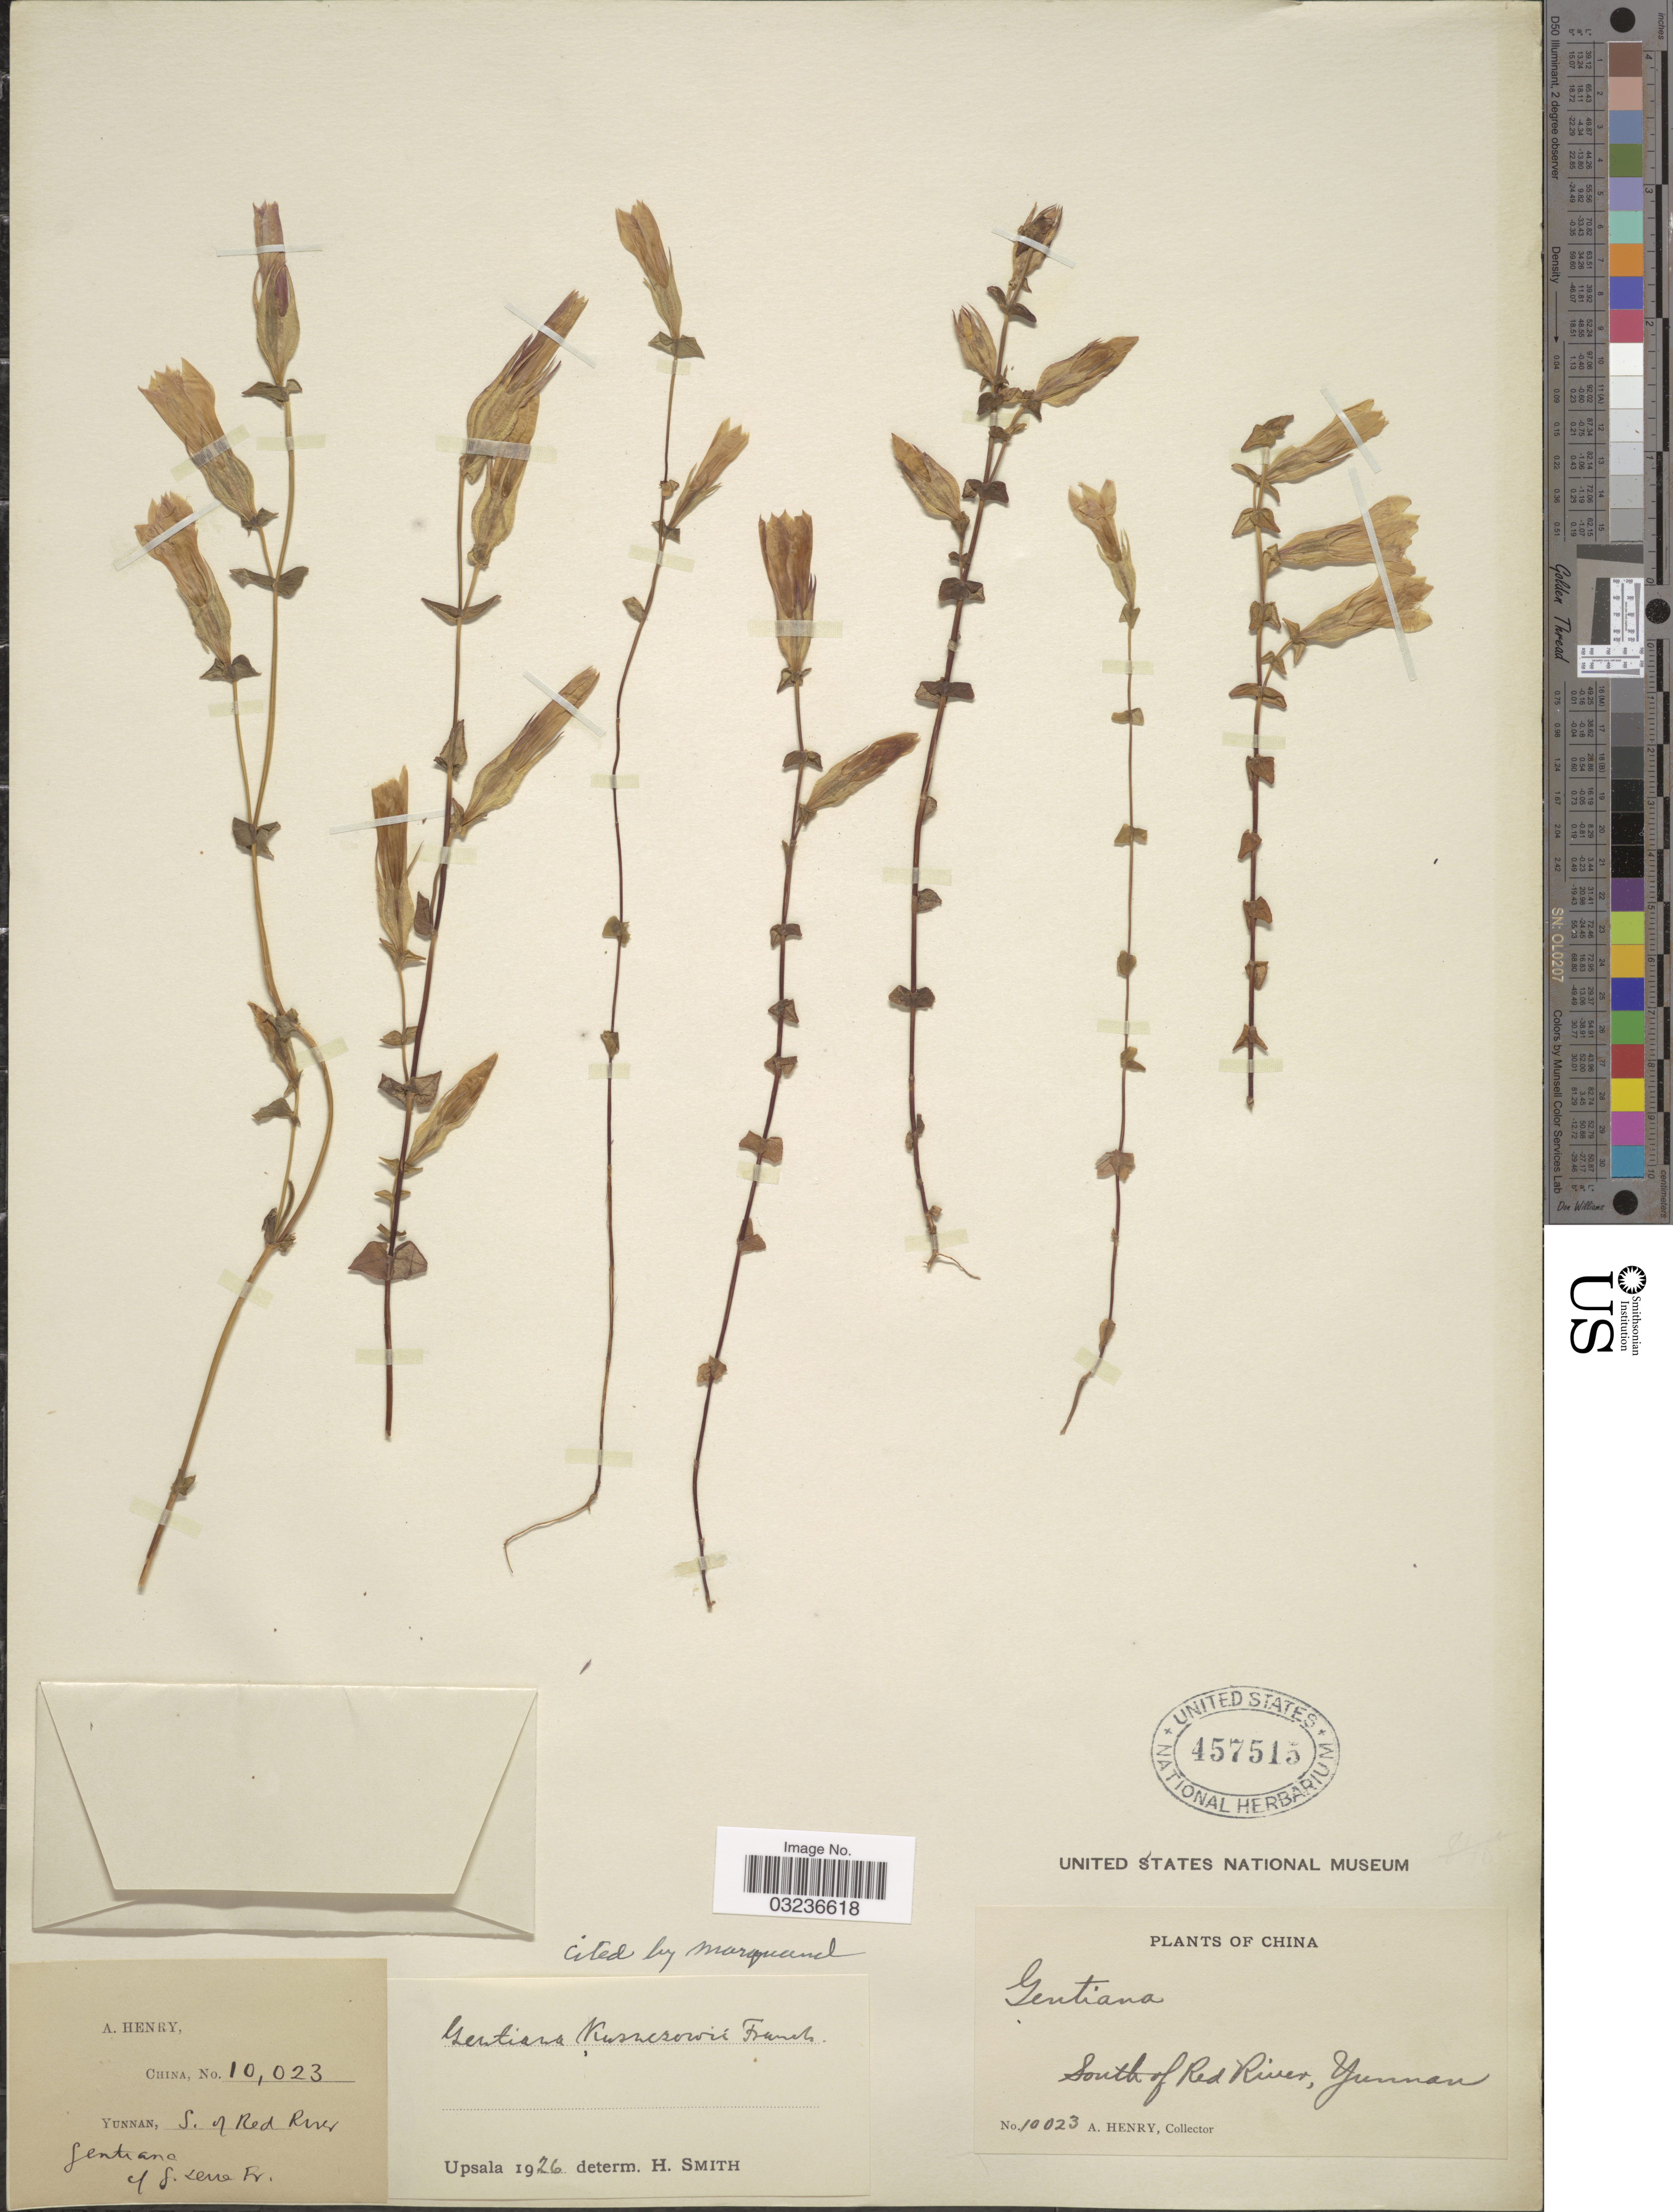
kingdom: Plantae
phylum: Tracheophyta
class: Magnoliopsida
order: Gentianales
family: Gentianaceae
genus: Gentiana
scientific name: Gentiana kusnezowii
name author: Gilg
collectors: A. Henry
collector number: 10023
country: China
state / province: Yunnan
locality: S. of Red River.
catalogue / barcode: US 457515